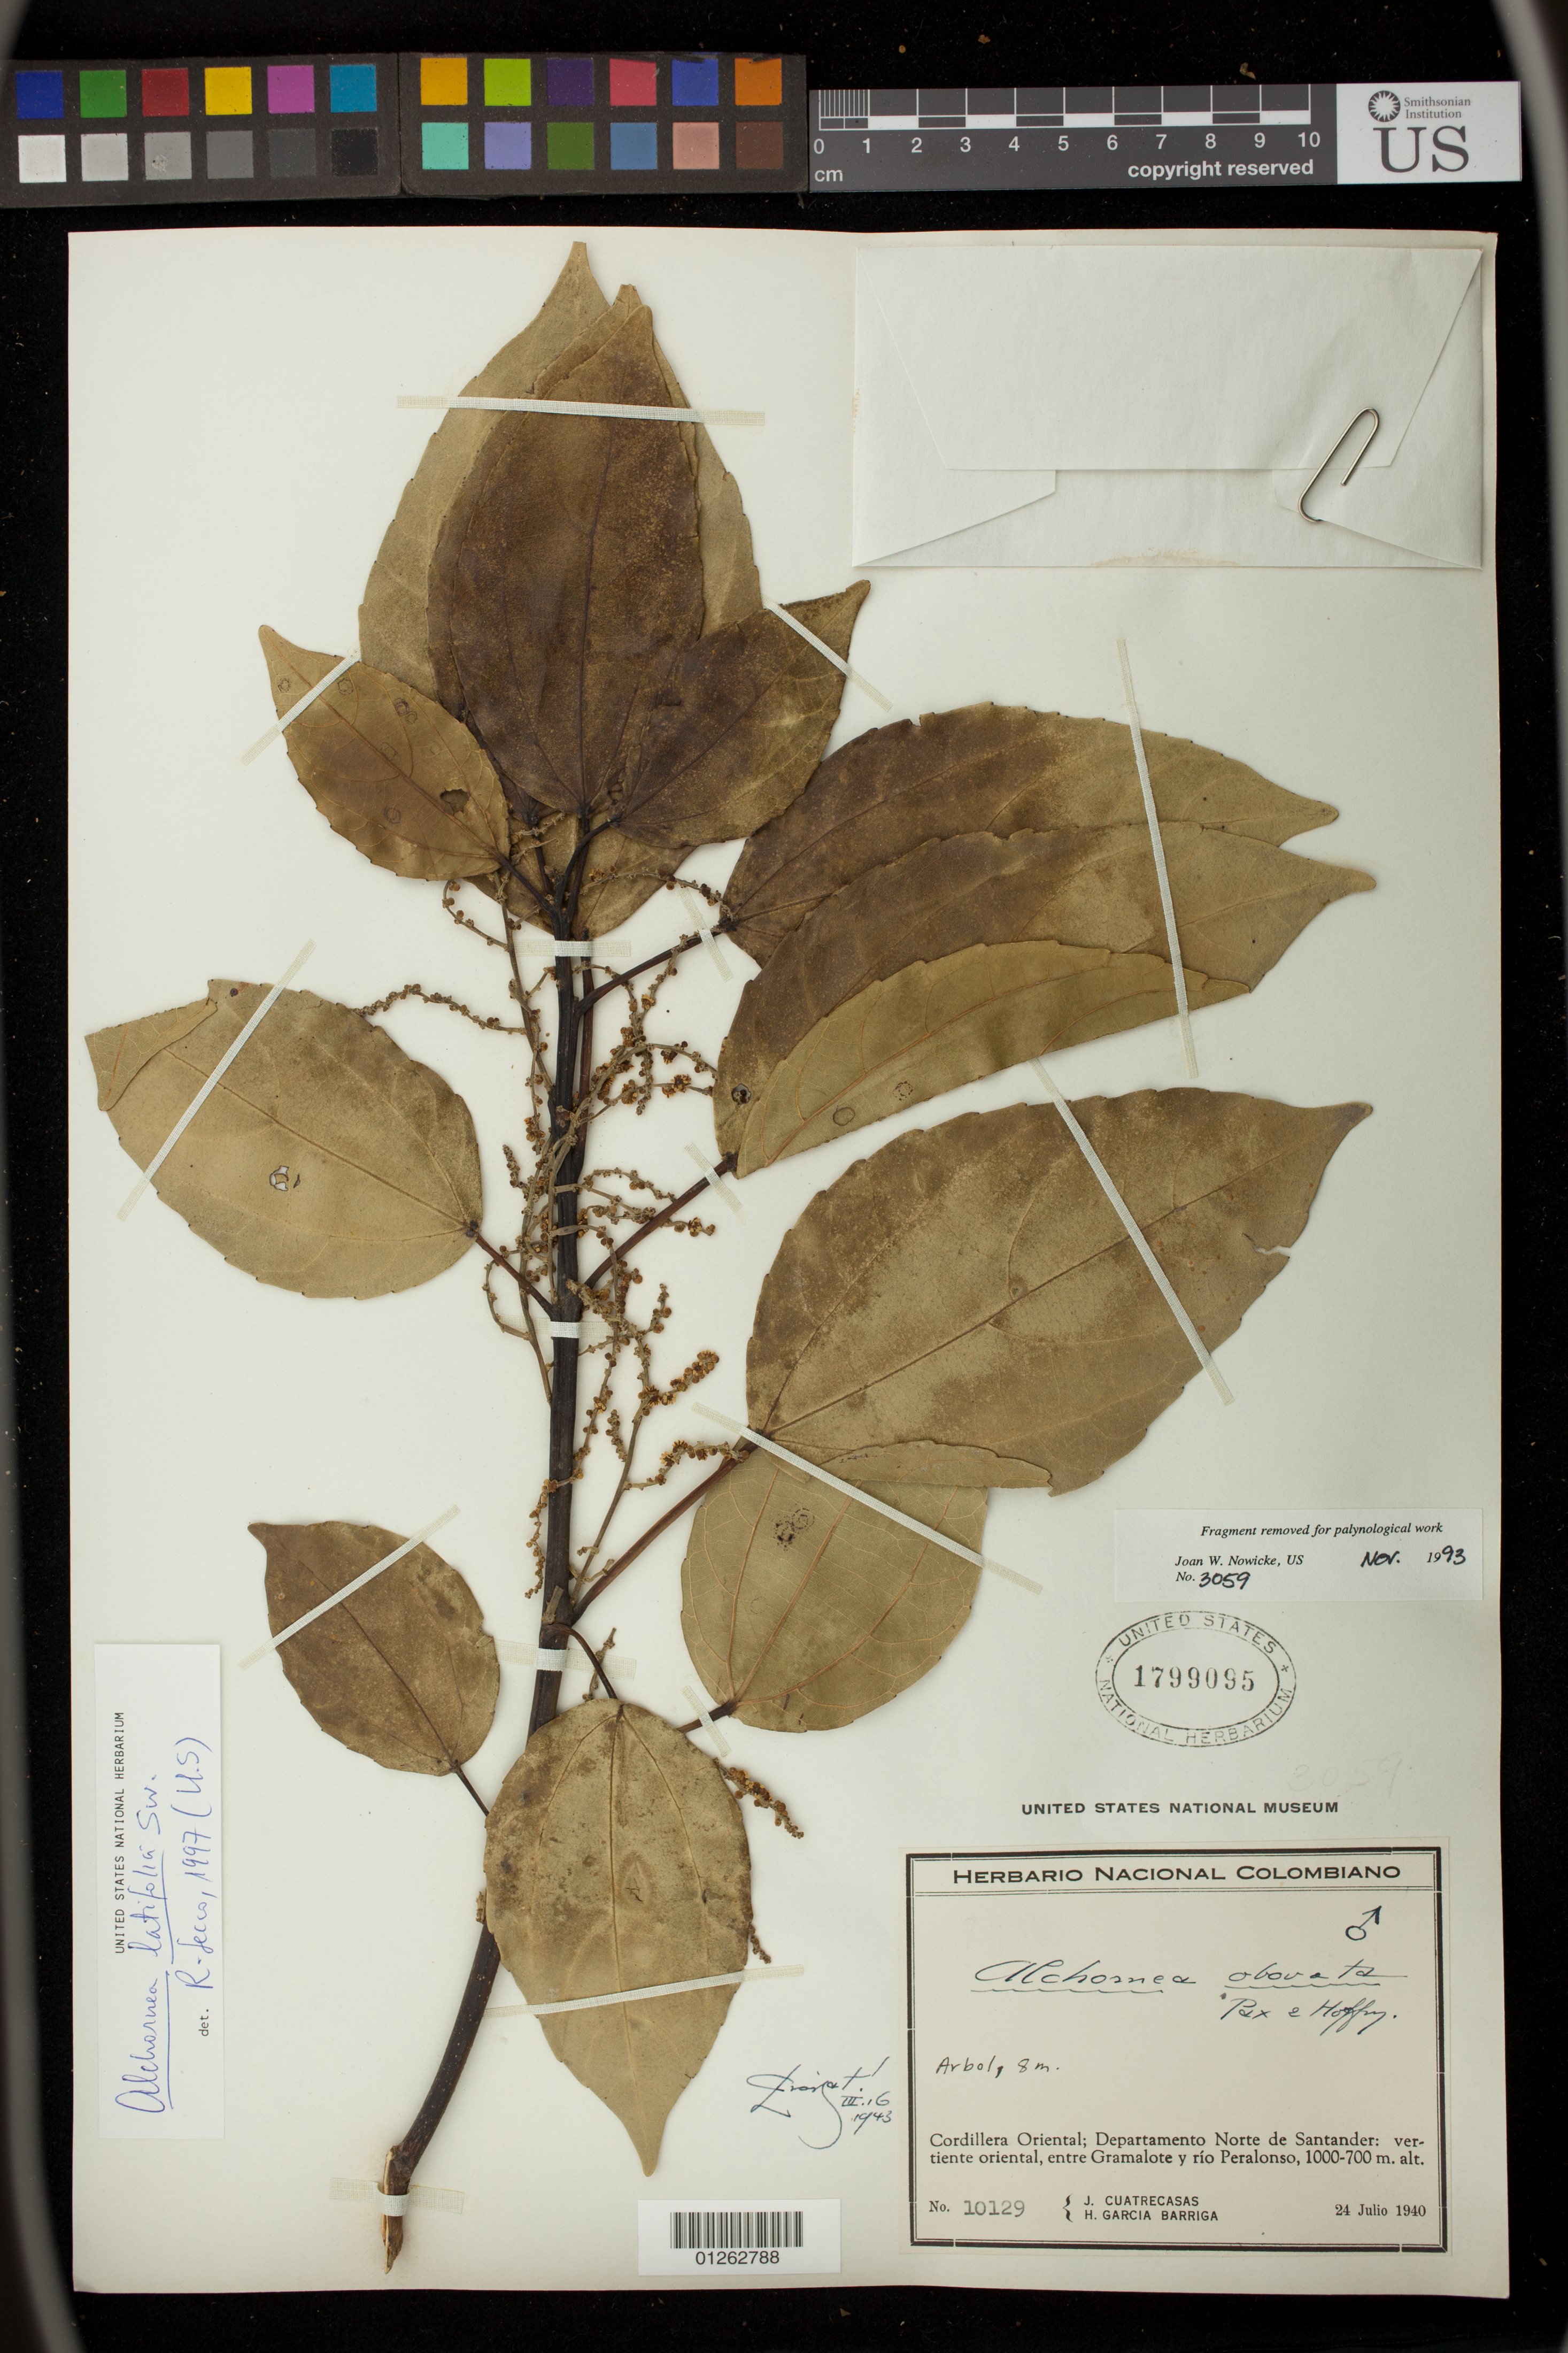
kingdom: Plantae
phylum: Tracheophyta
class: Magnoliopsida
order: Malpighiales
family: Euphorbiaceae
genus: Alchornea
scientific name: Alchornea latifolia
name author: Sw.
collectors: J. Cuatrecasas & H. García Barriga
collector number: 10129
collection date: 1940-07-24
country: Colombia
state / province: Norte de Santander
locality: vertiente oriental, entre Gramalote y rio Peralonso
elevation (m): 700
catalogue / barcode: US 1799095